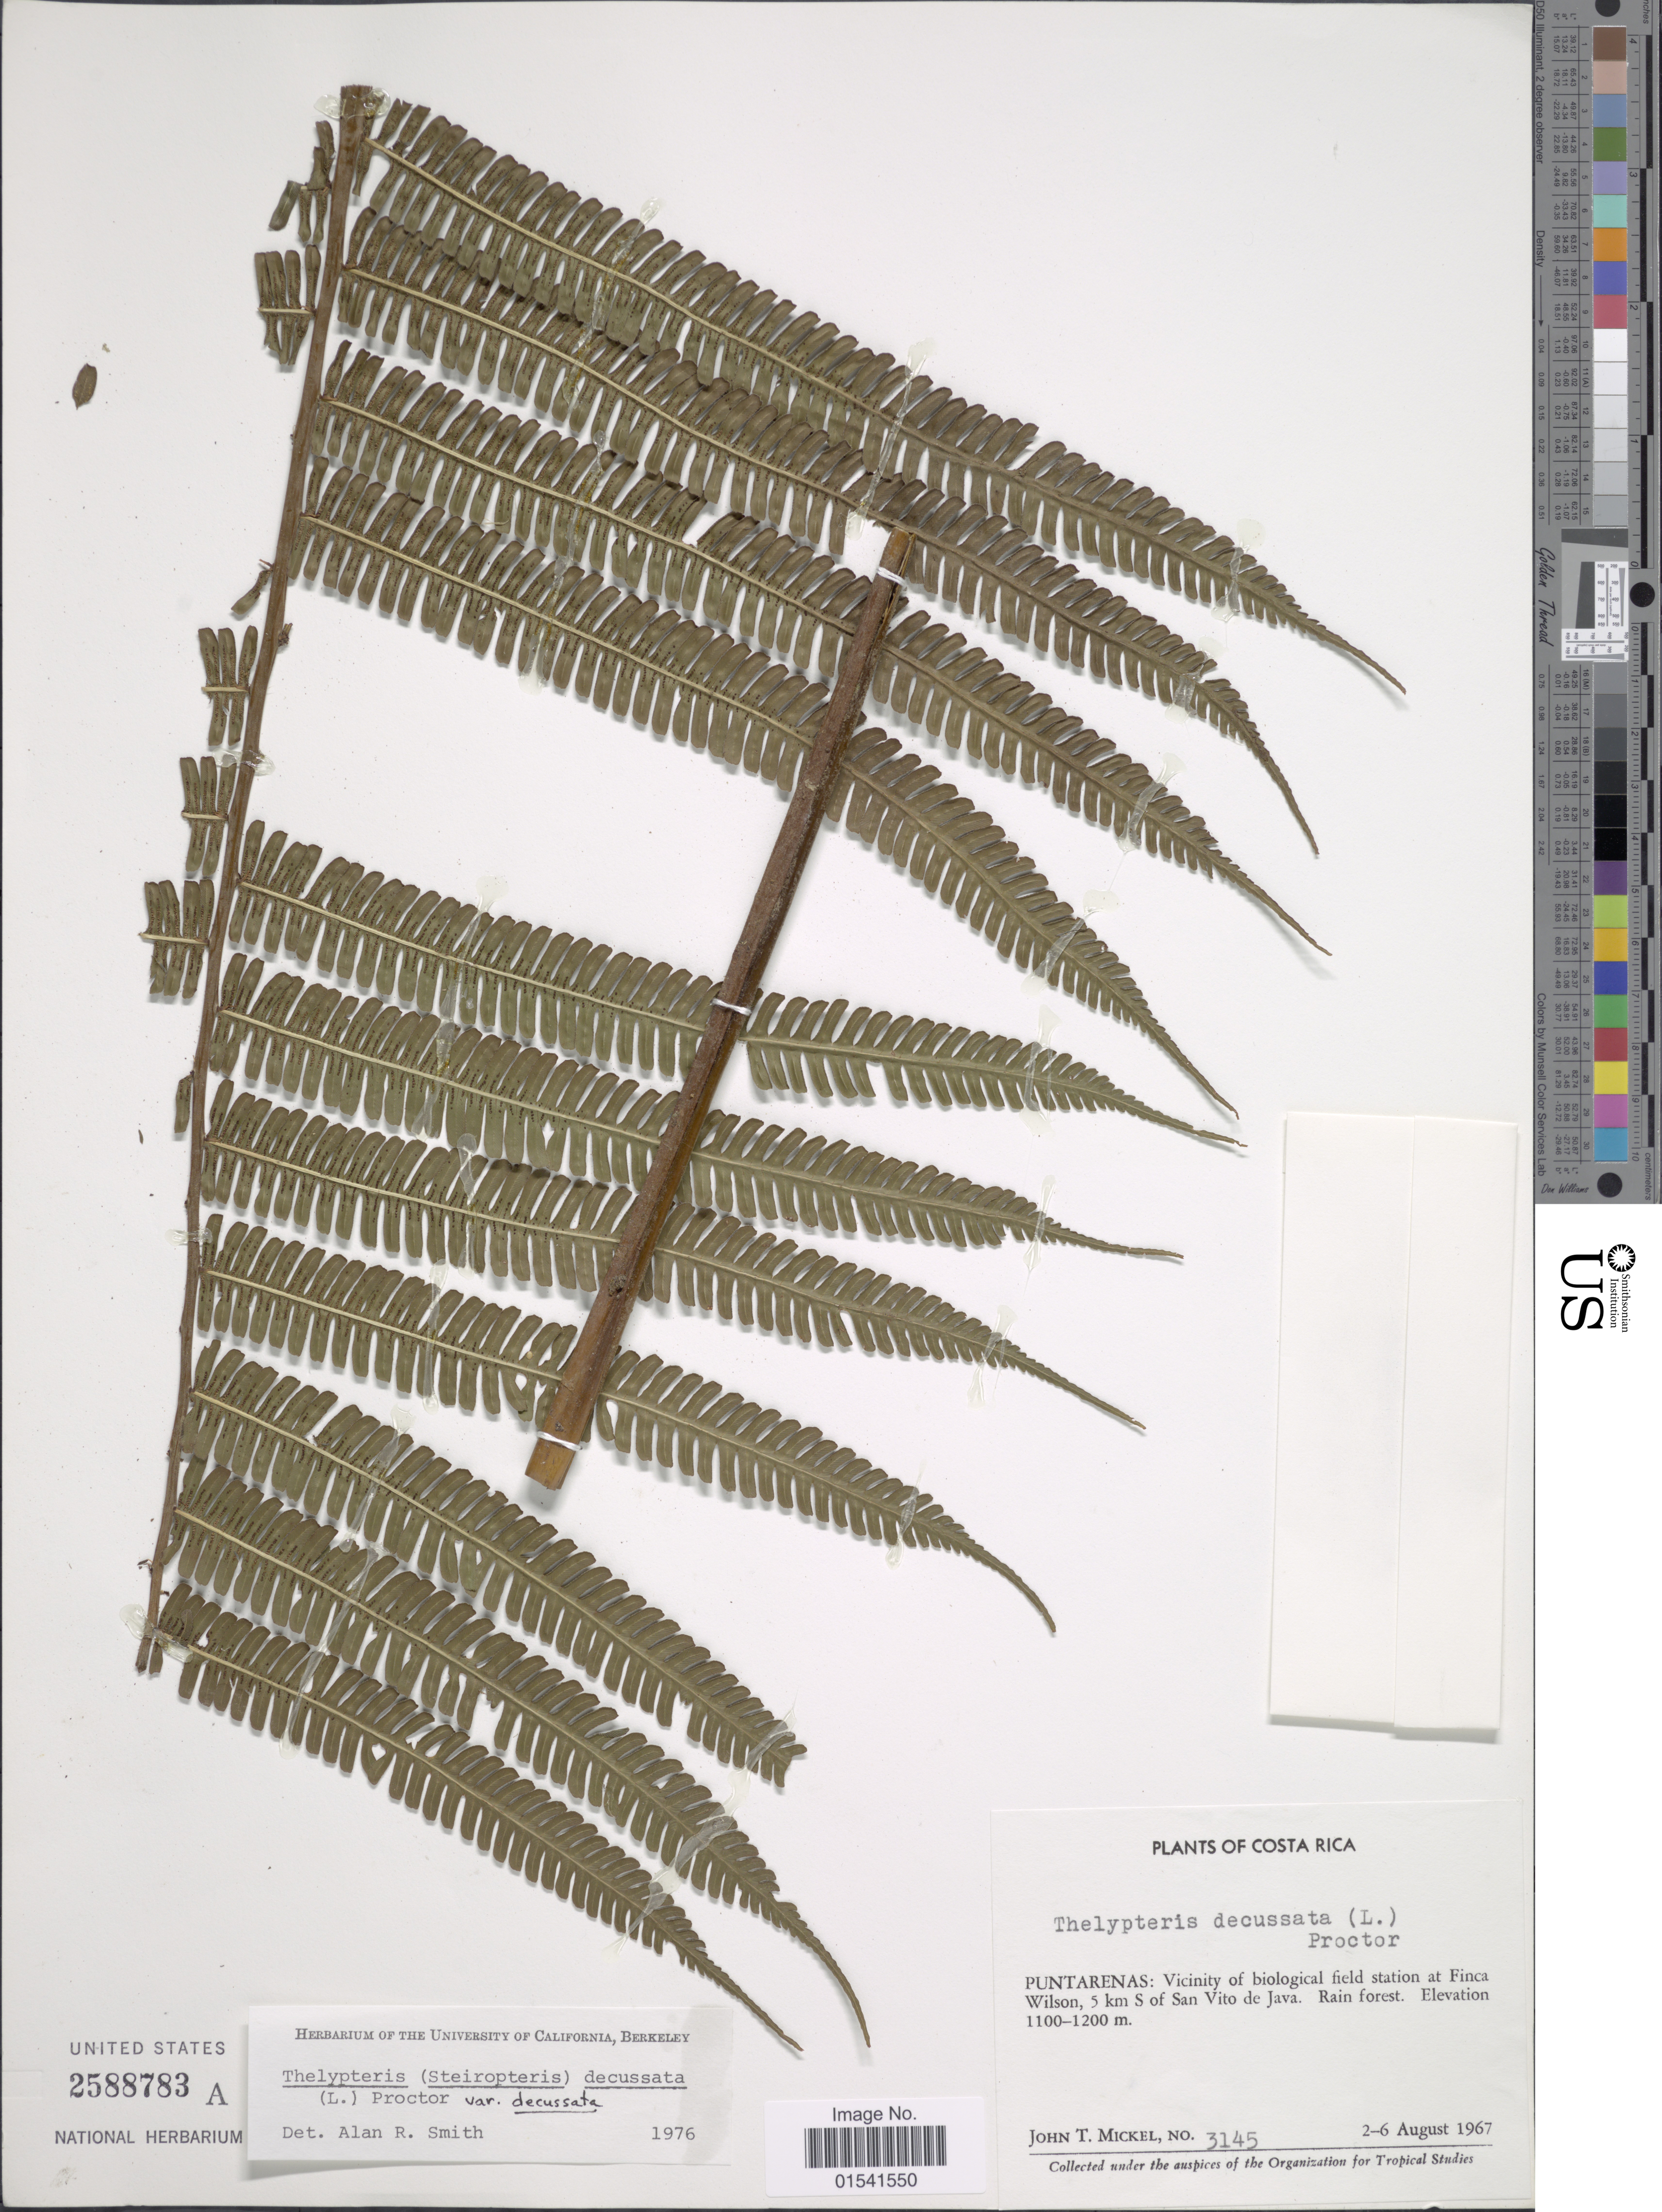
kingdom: Plantae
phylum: Tracheophyta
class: Polypodiopsida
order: Polypodiales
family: Thelypteridaceae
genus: Steiropteris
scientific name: Steiropteris decussata var. decussata (L.) comb. nov., ined. 2015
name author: (L.)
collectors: J. T. Mickel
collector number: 3145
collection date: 1967-08-02/1967-08-06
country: Costa Rica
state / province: Puntarenas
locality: Vicinity of biologicak field station at Finca Wilson, 5 km S of San Vito de Java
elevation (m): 1100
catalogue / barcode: US 2588783A